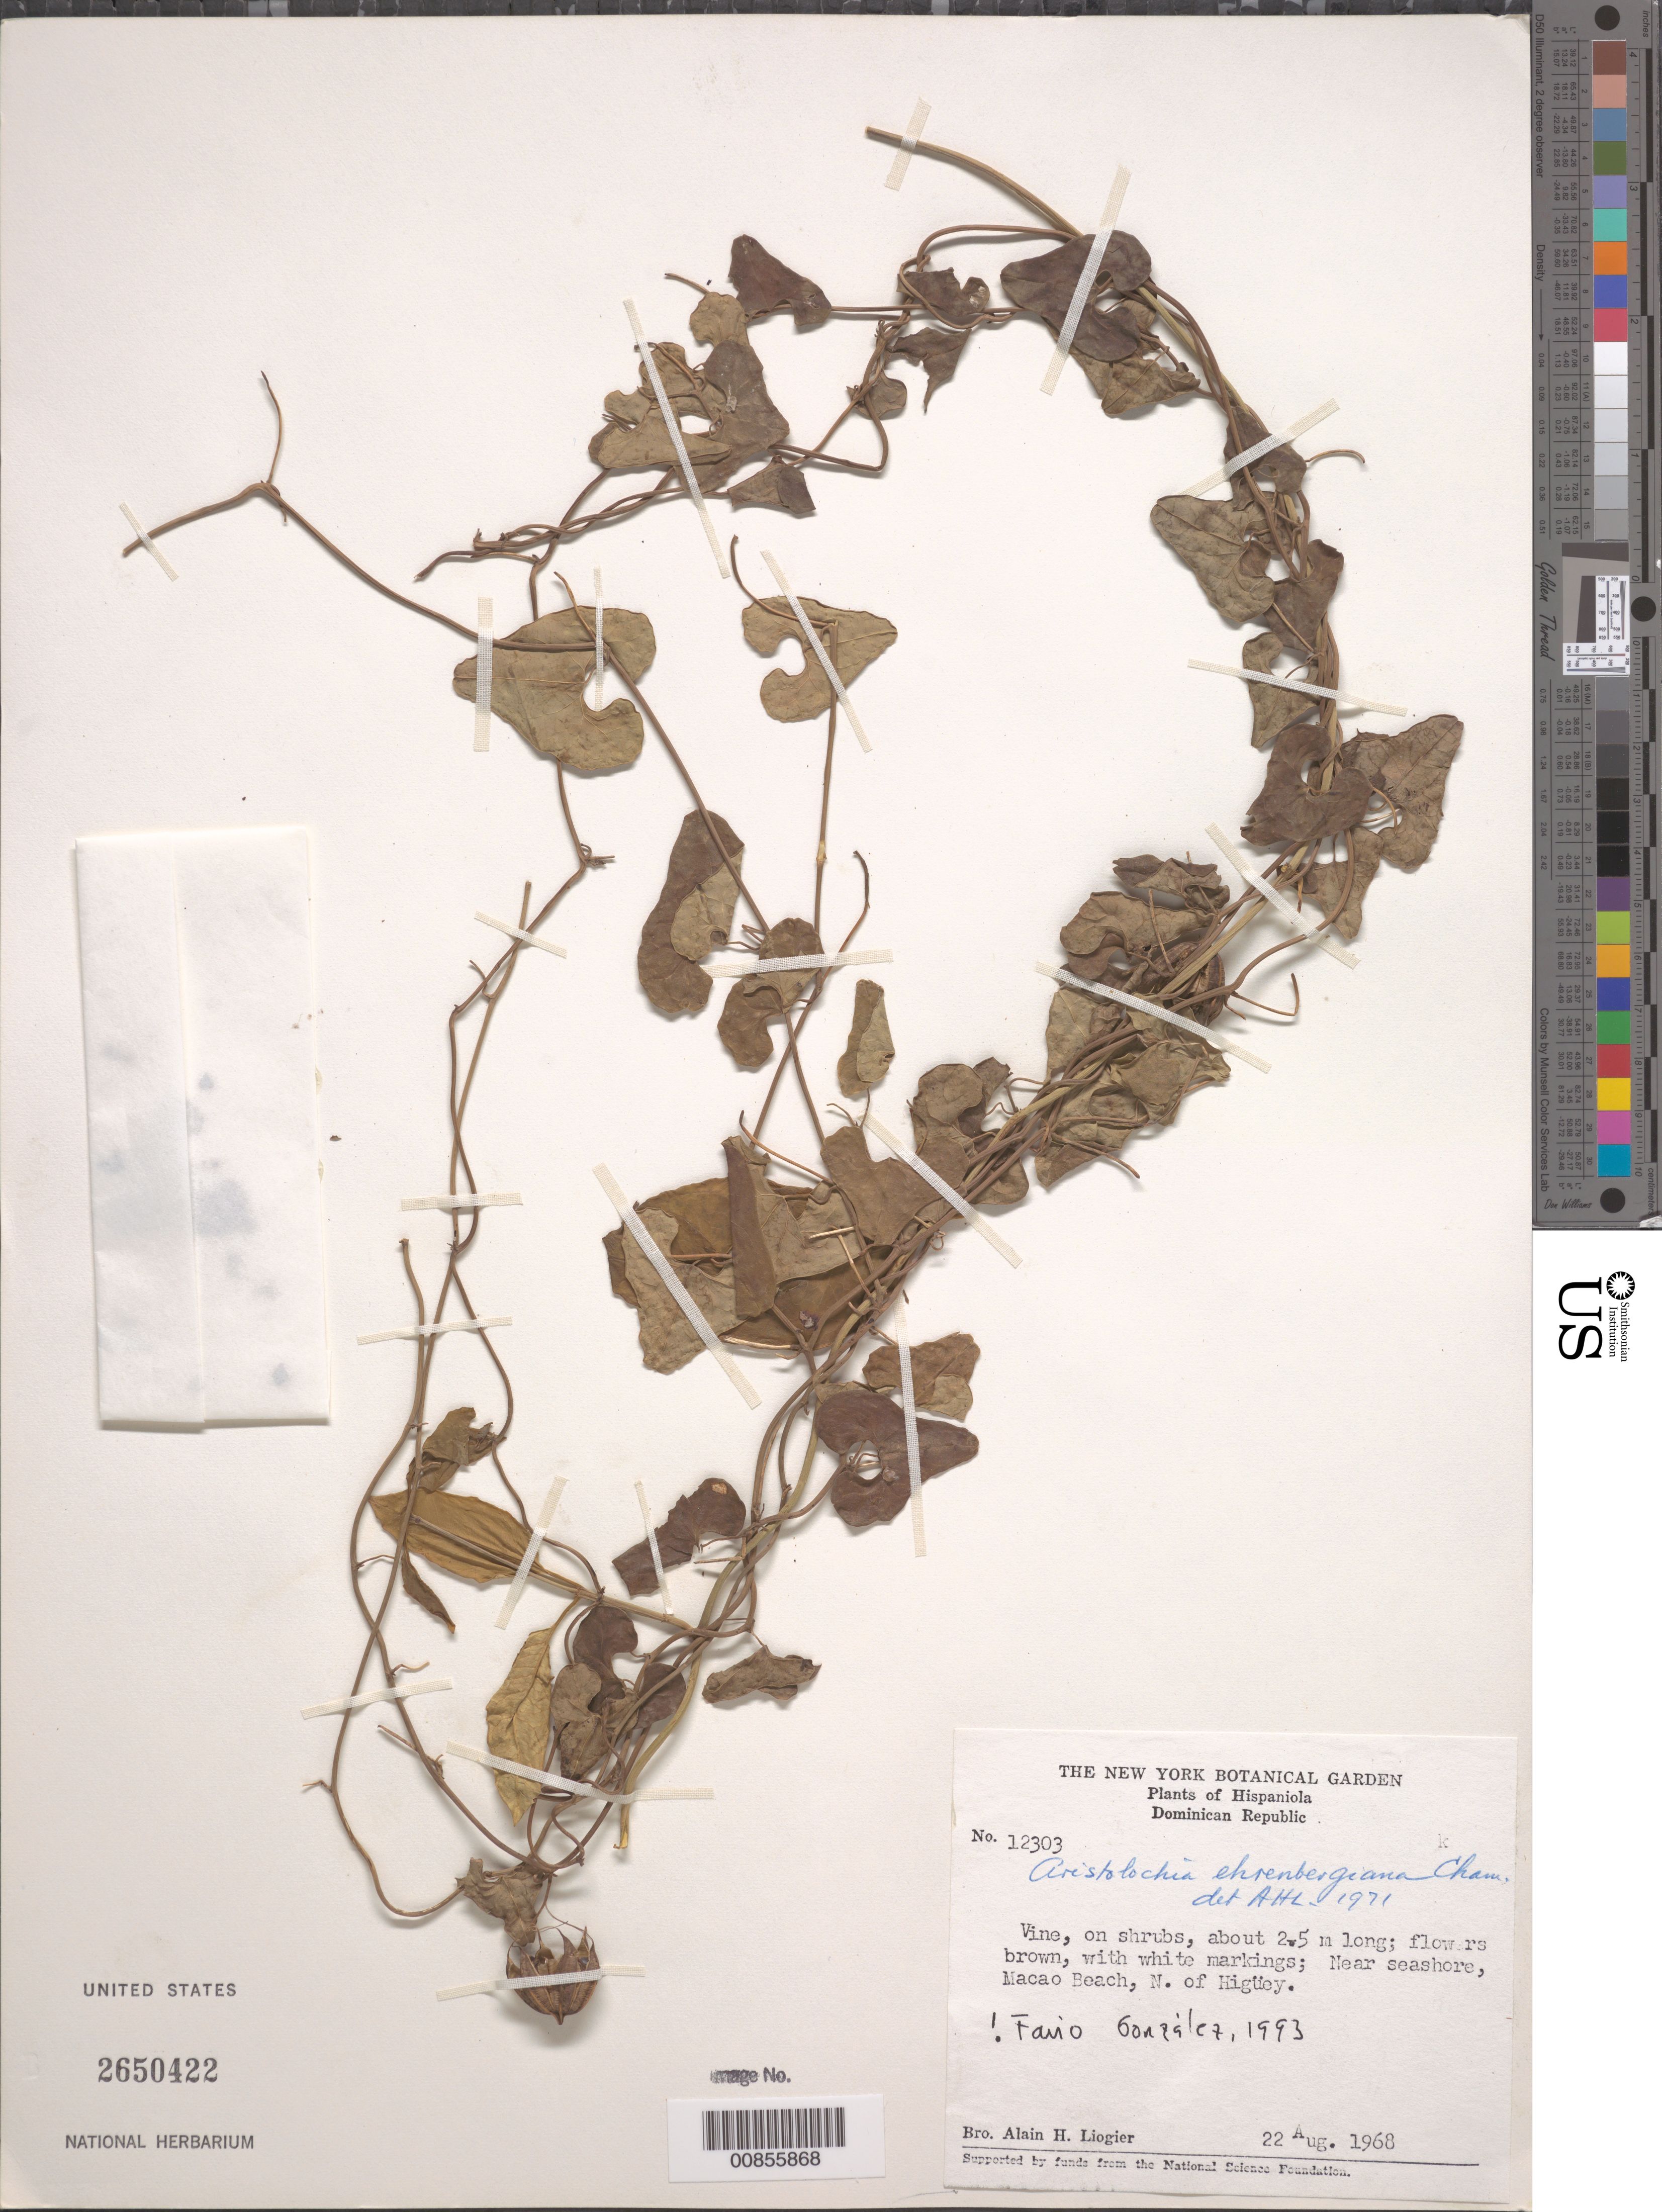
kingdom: Plantae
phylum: Tracheophyta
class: Magnoliopsida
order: Piperales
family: Aristolochiaceae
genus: Aristolochia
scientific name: Aristolochia ehrenbergiana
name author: Cham.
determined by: González, F., (COL), Universidad Nacional de Colombia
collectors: A. H. Liogier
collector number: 12303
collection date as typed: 22 Aug 1968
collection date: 1968-08-22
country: Dominican Republic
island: Hispaniola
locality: Near seashore, Macao Beach, N. of Higüey.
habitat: On shrubs. Near seashore.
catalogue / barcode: US 2650422